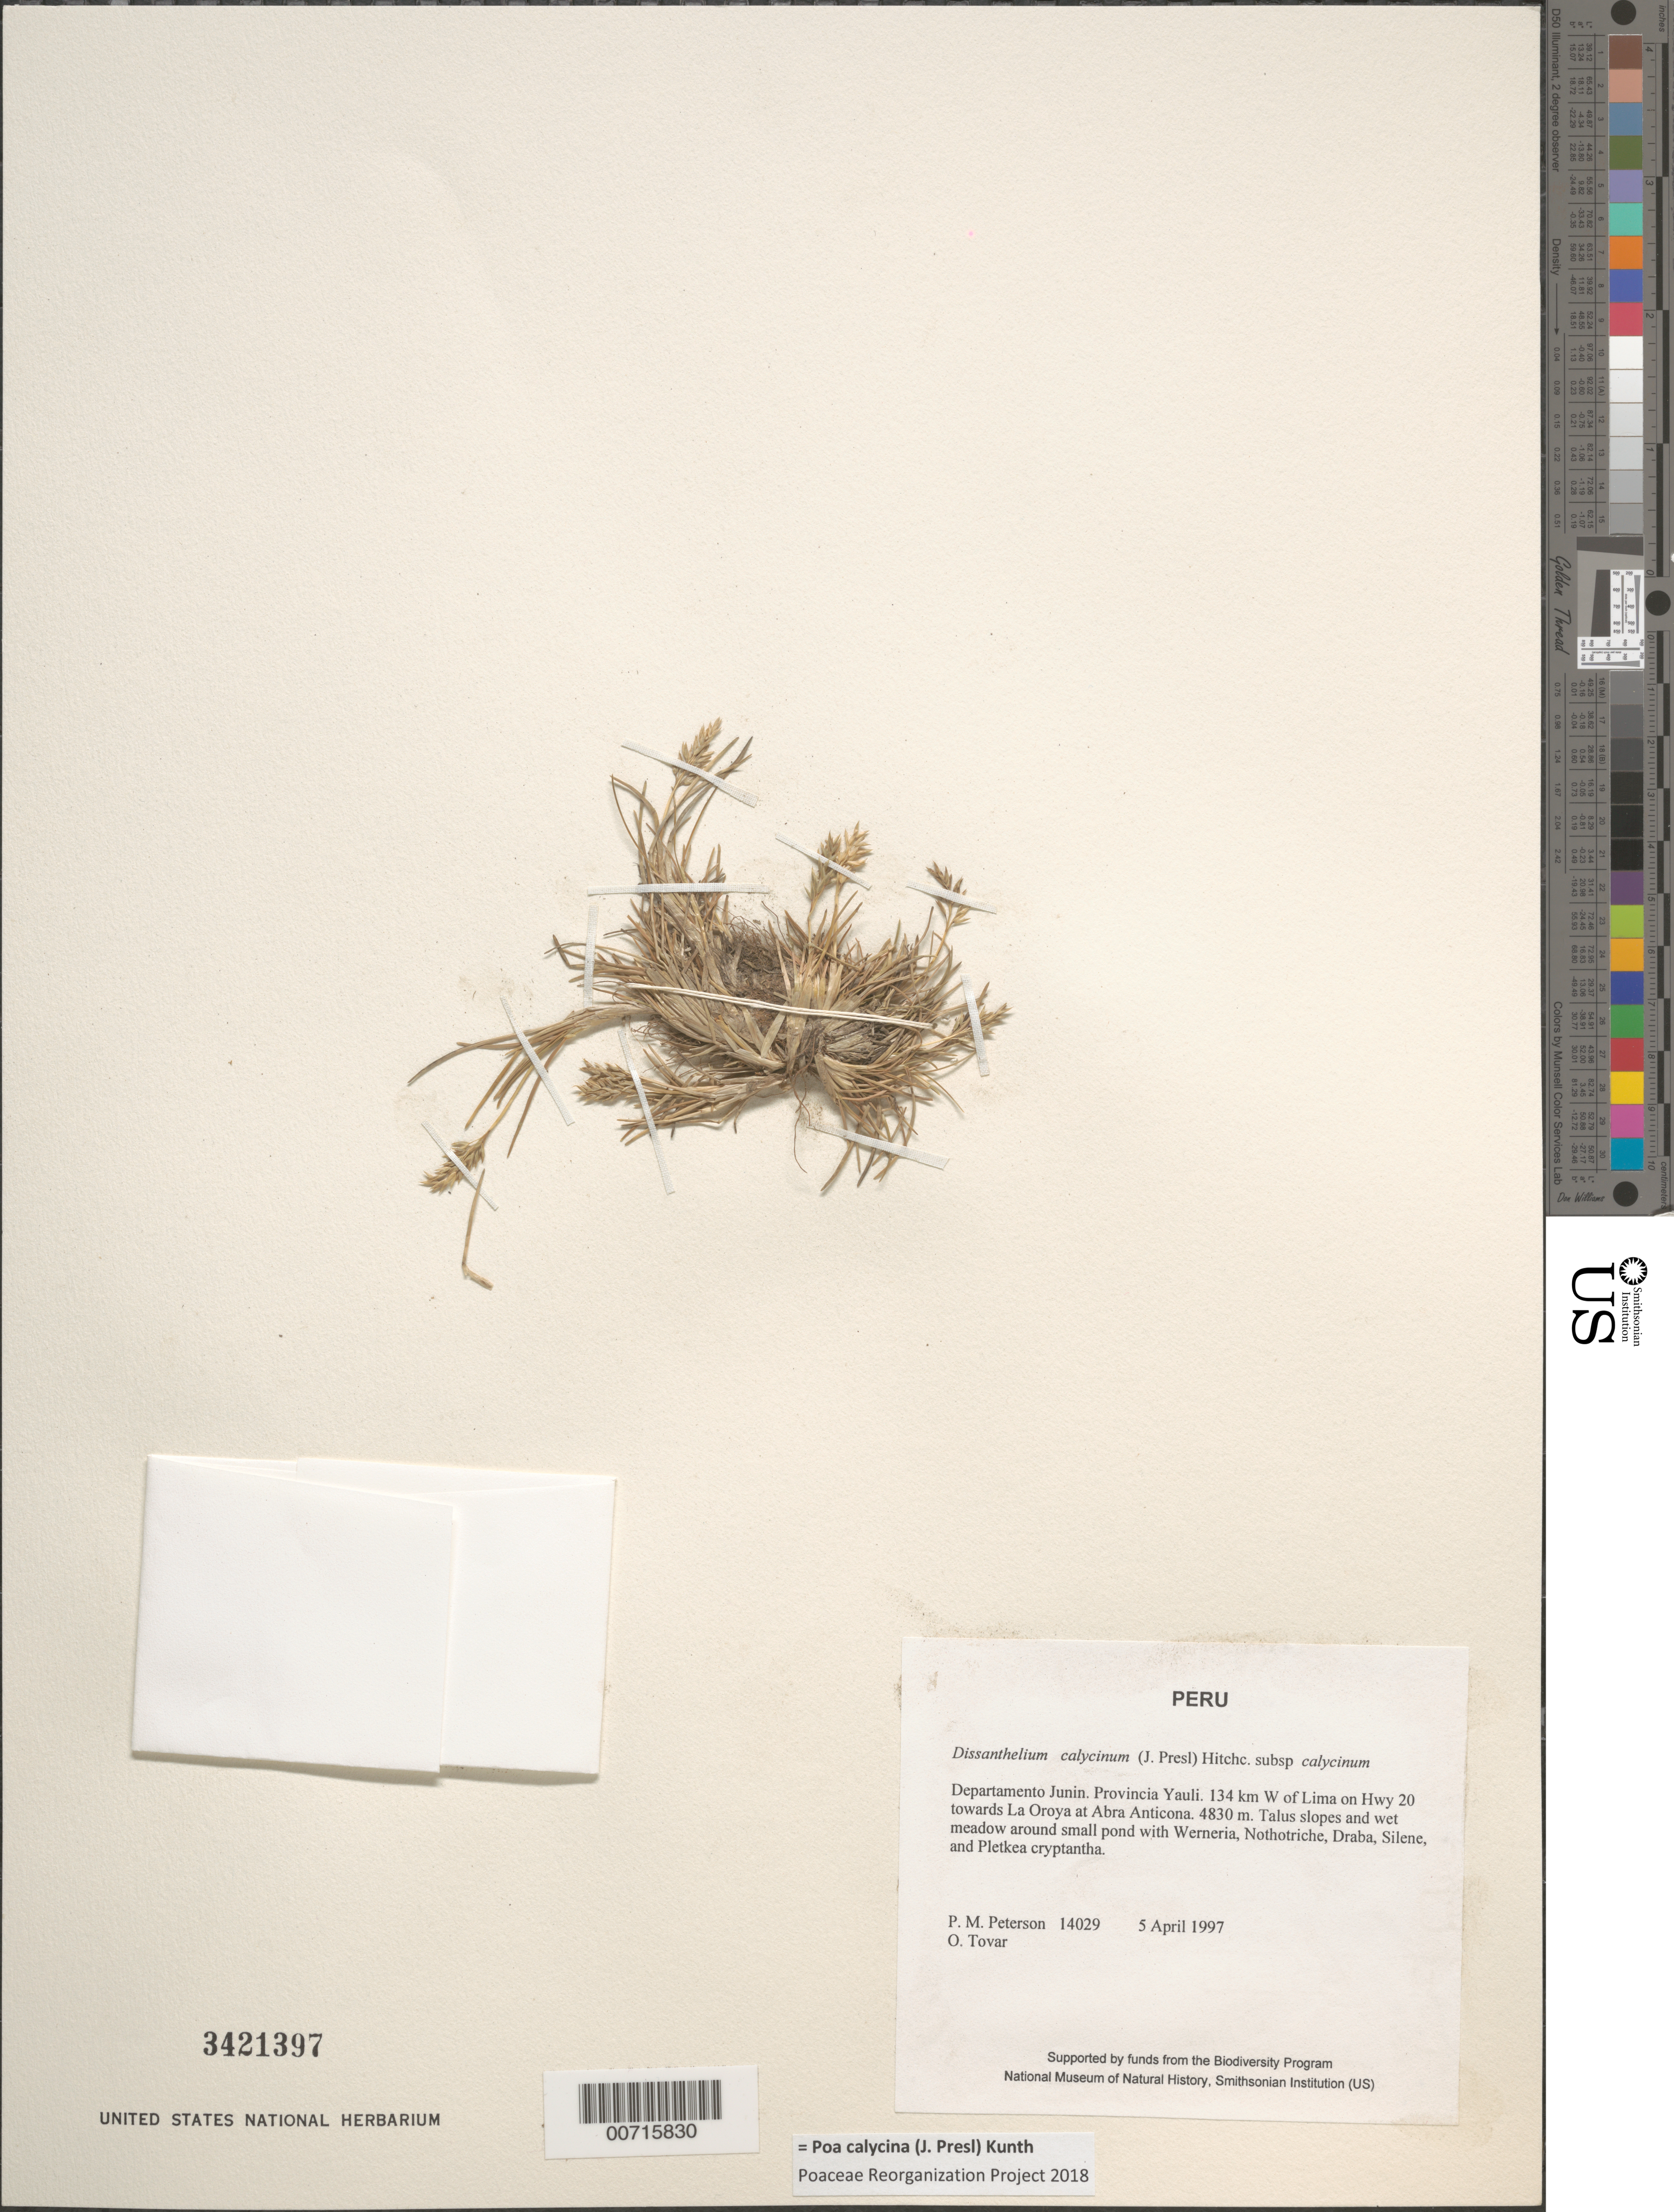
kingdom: Plantae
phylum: Tracheophyta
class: Liliopsida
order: Poales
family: Poaceae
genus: Poa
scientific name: Poa calycina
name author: (J. Presl) Kunth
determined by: Poaceae Reorganization Project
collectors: P. M. Peterson & Ó. Tovar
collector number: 14029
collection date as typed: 05 Apr 1997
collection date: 1997-04-05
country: Peru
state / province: Junín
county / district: Yauli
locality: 134 km W of Lima on Hwy 20 towards La Oroya at Abra Anticona.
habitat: Talus slopes and wet meadow around small pond with Werneria, Nothotriche, Draba, Silene, and Pletkea cryptantha.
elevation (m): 4830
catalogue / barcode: US 3421397